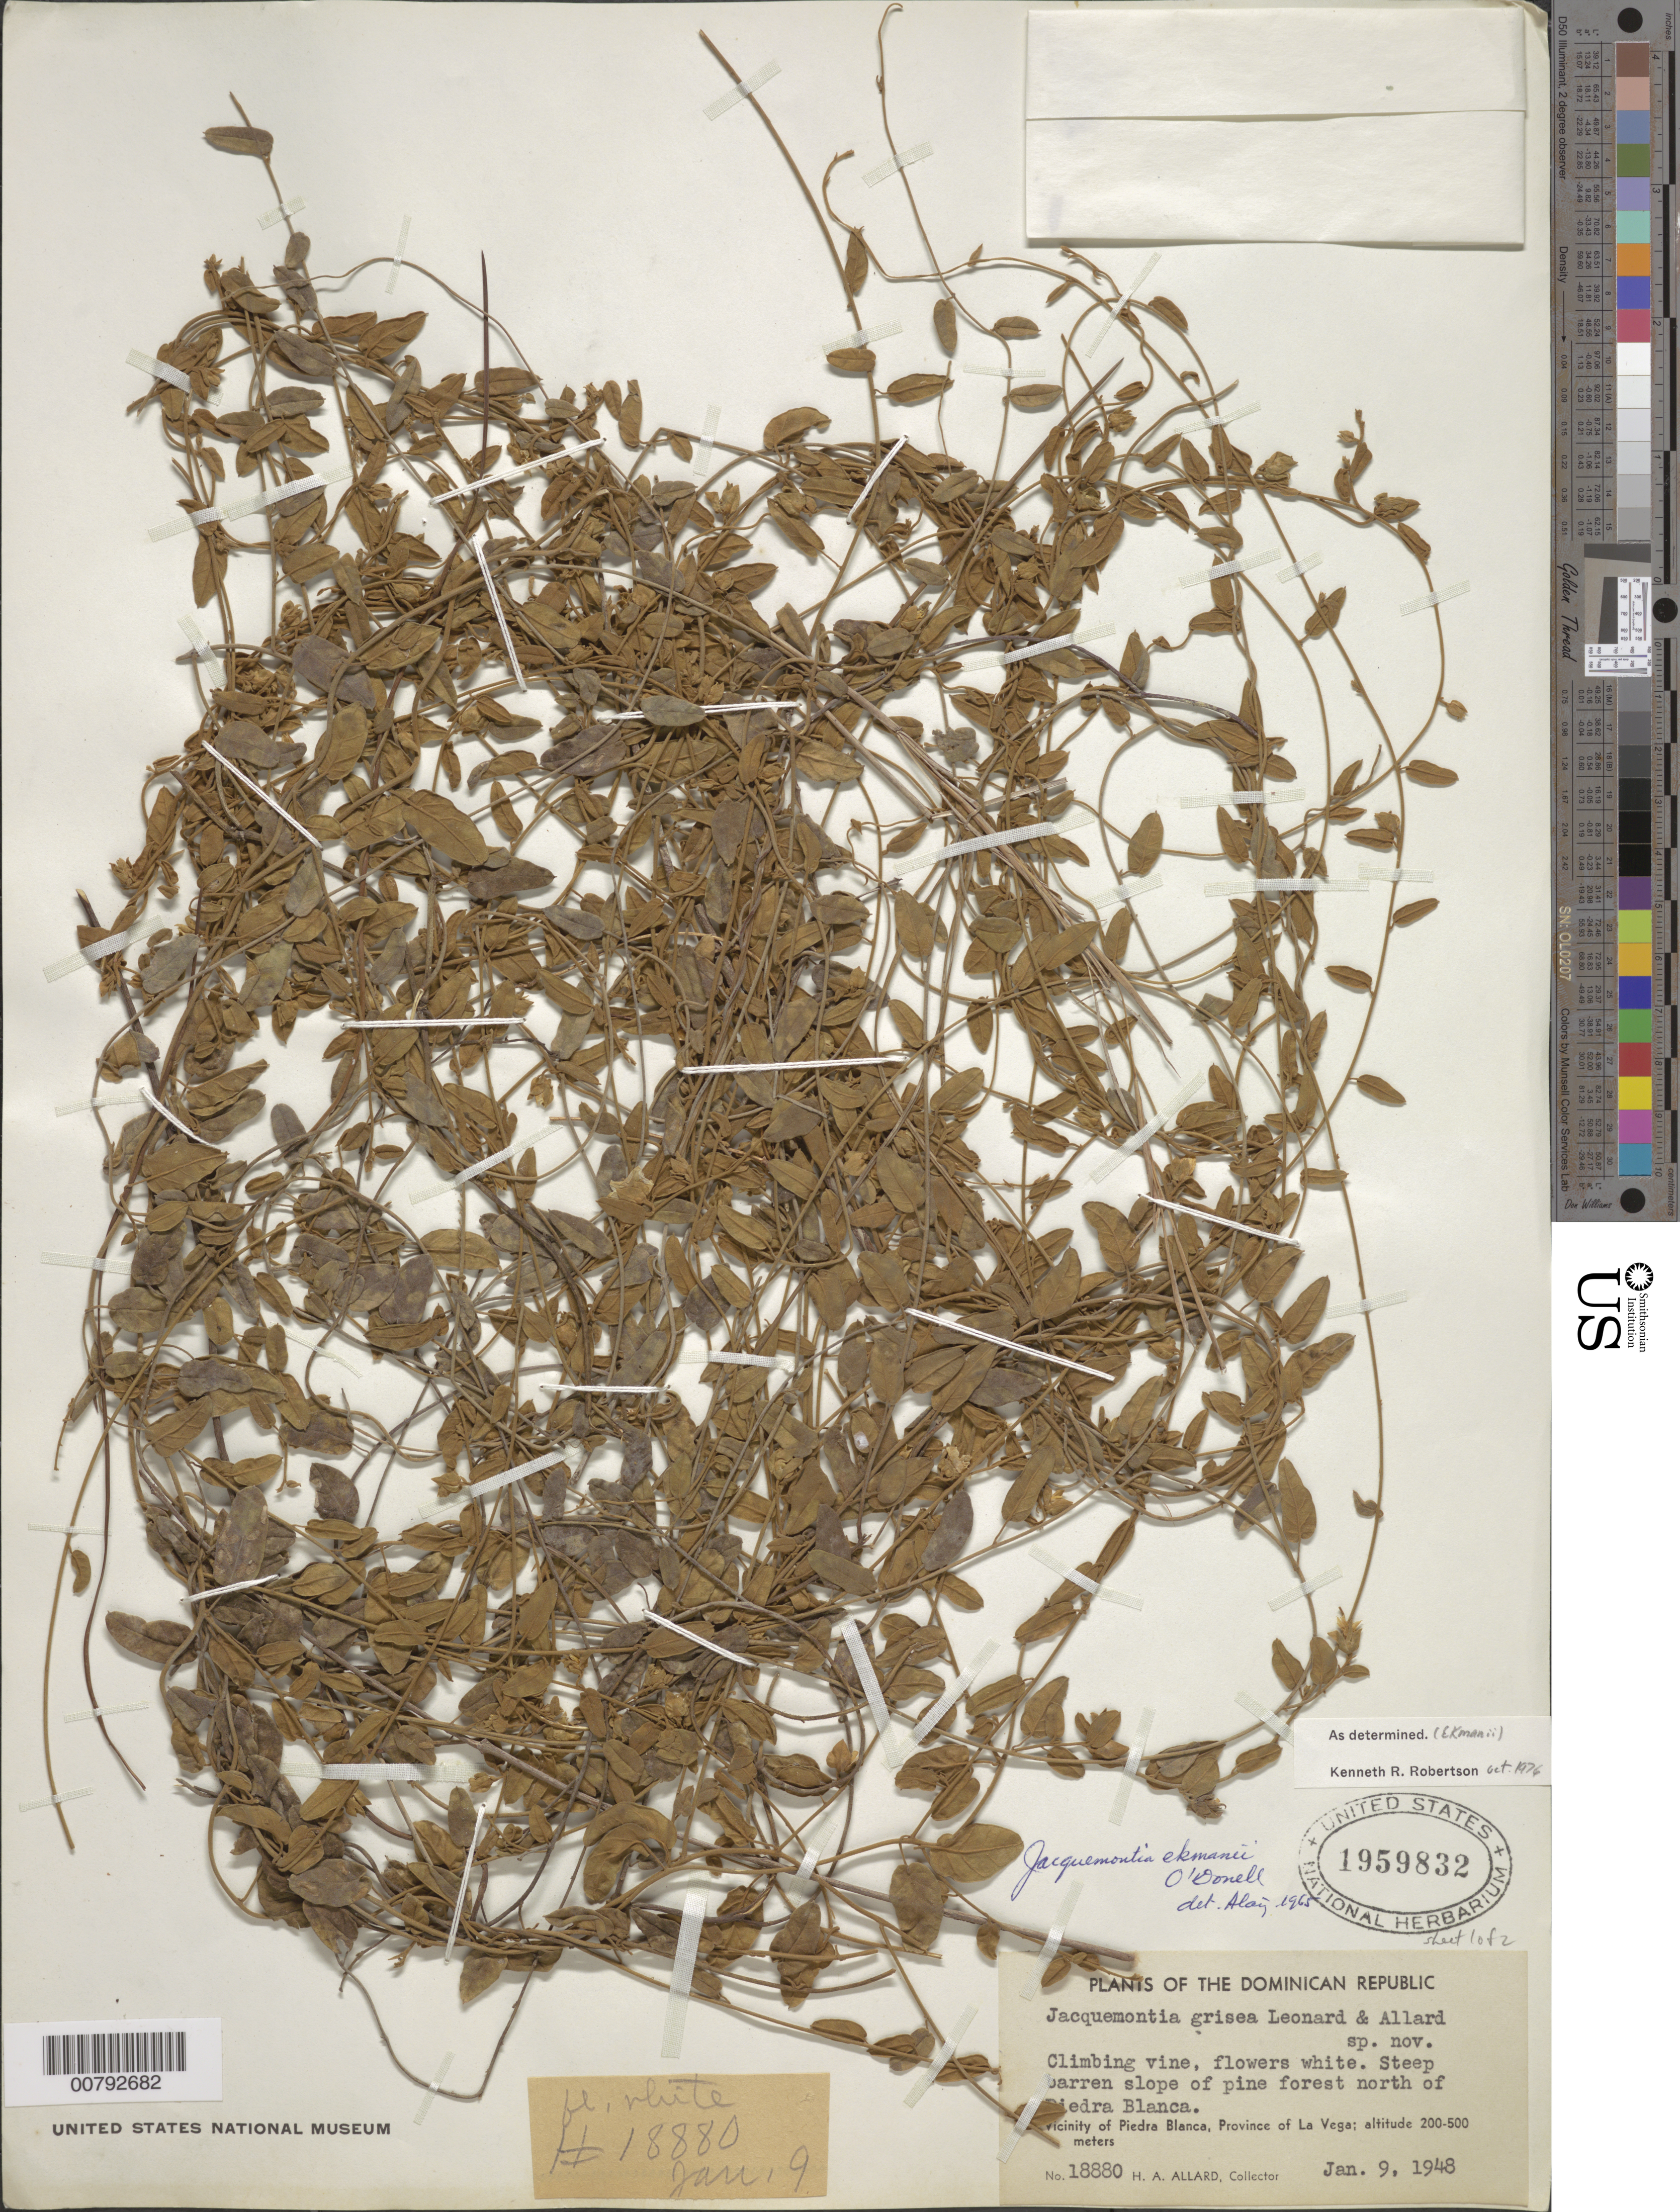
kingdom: Plantae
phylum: Tracheophyta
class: Magnoliopsida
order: Solanales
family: Convolvulaceae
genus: Jacquemontia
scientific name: Jacquemontia ekmanii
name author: O'Donell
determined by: Robertson, K. R.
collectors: H. A. Allard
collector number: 18880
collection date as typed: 09 Jan 1948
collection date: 1948-01-09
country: Dominican Republic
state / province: La Vega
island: Hispaniola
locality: Vicinity of Piedra Blanca, north of Piedra Blanca.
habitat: Steep barren slope of pine forest.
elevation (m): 200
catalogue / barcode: US 1959832